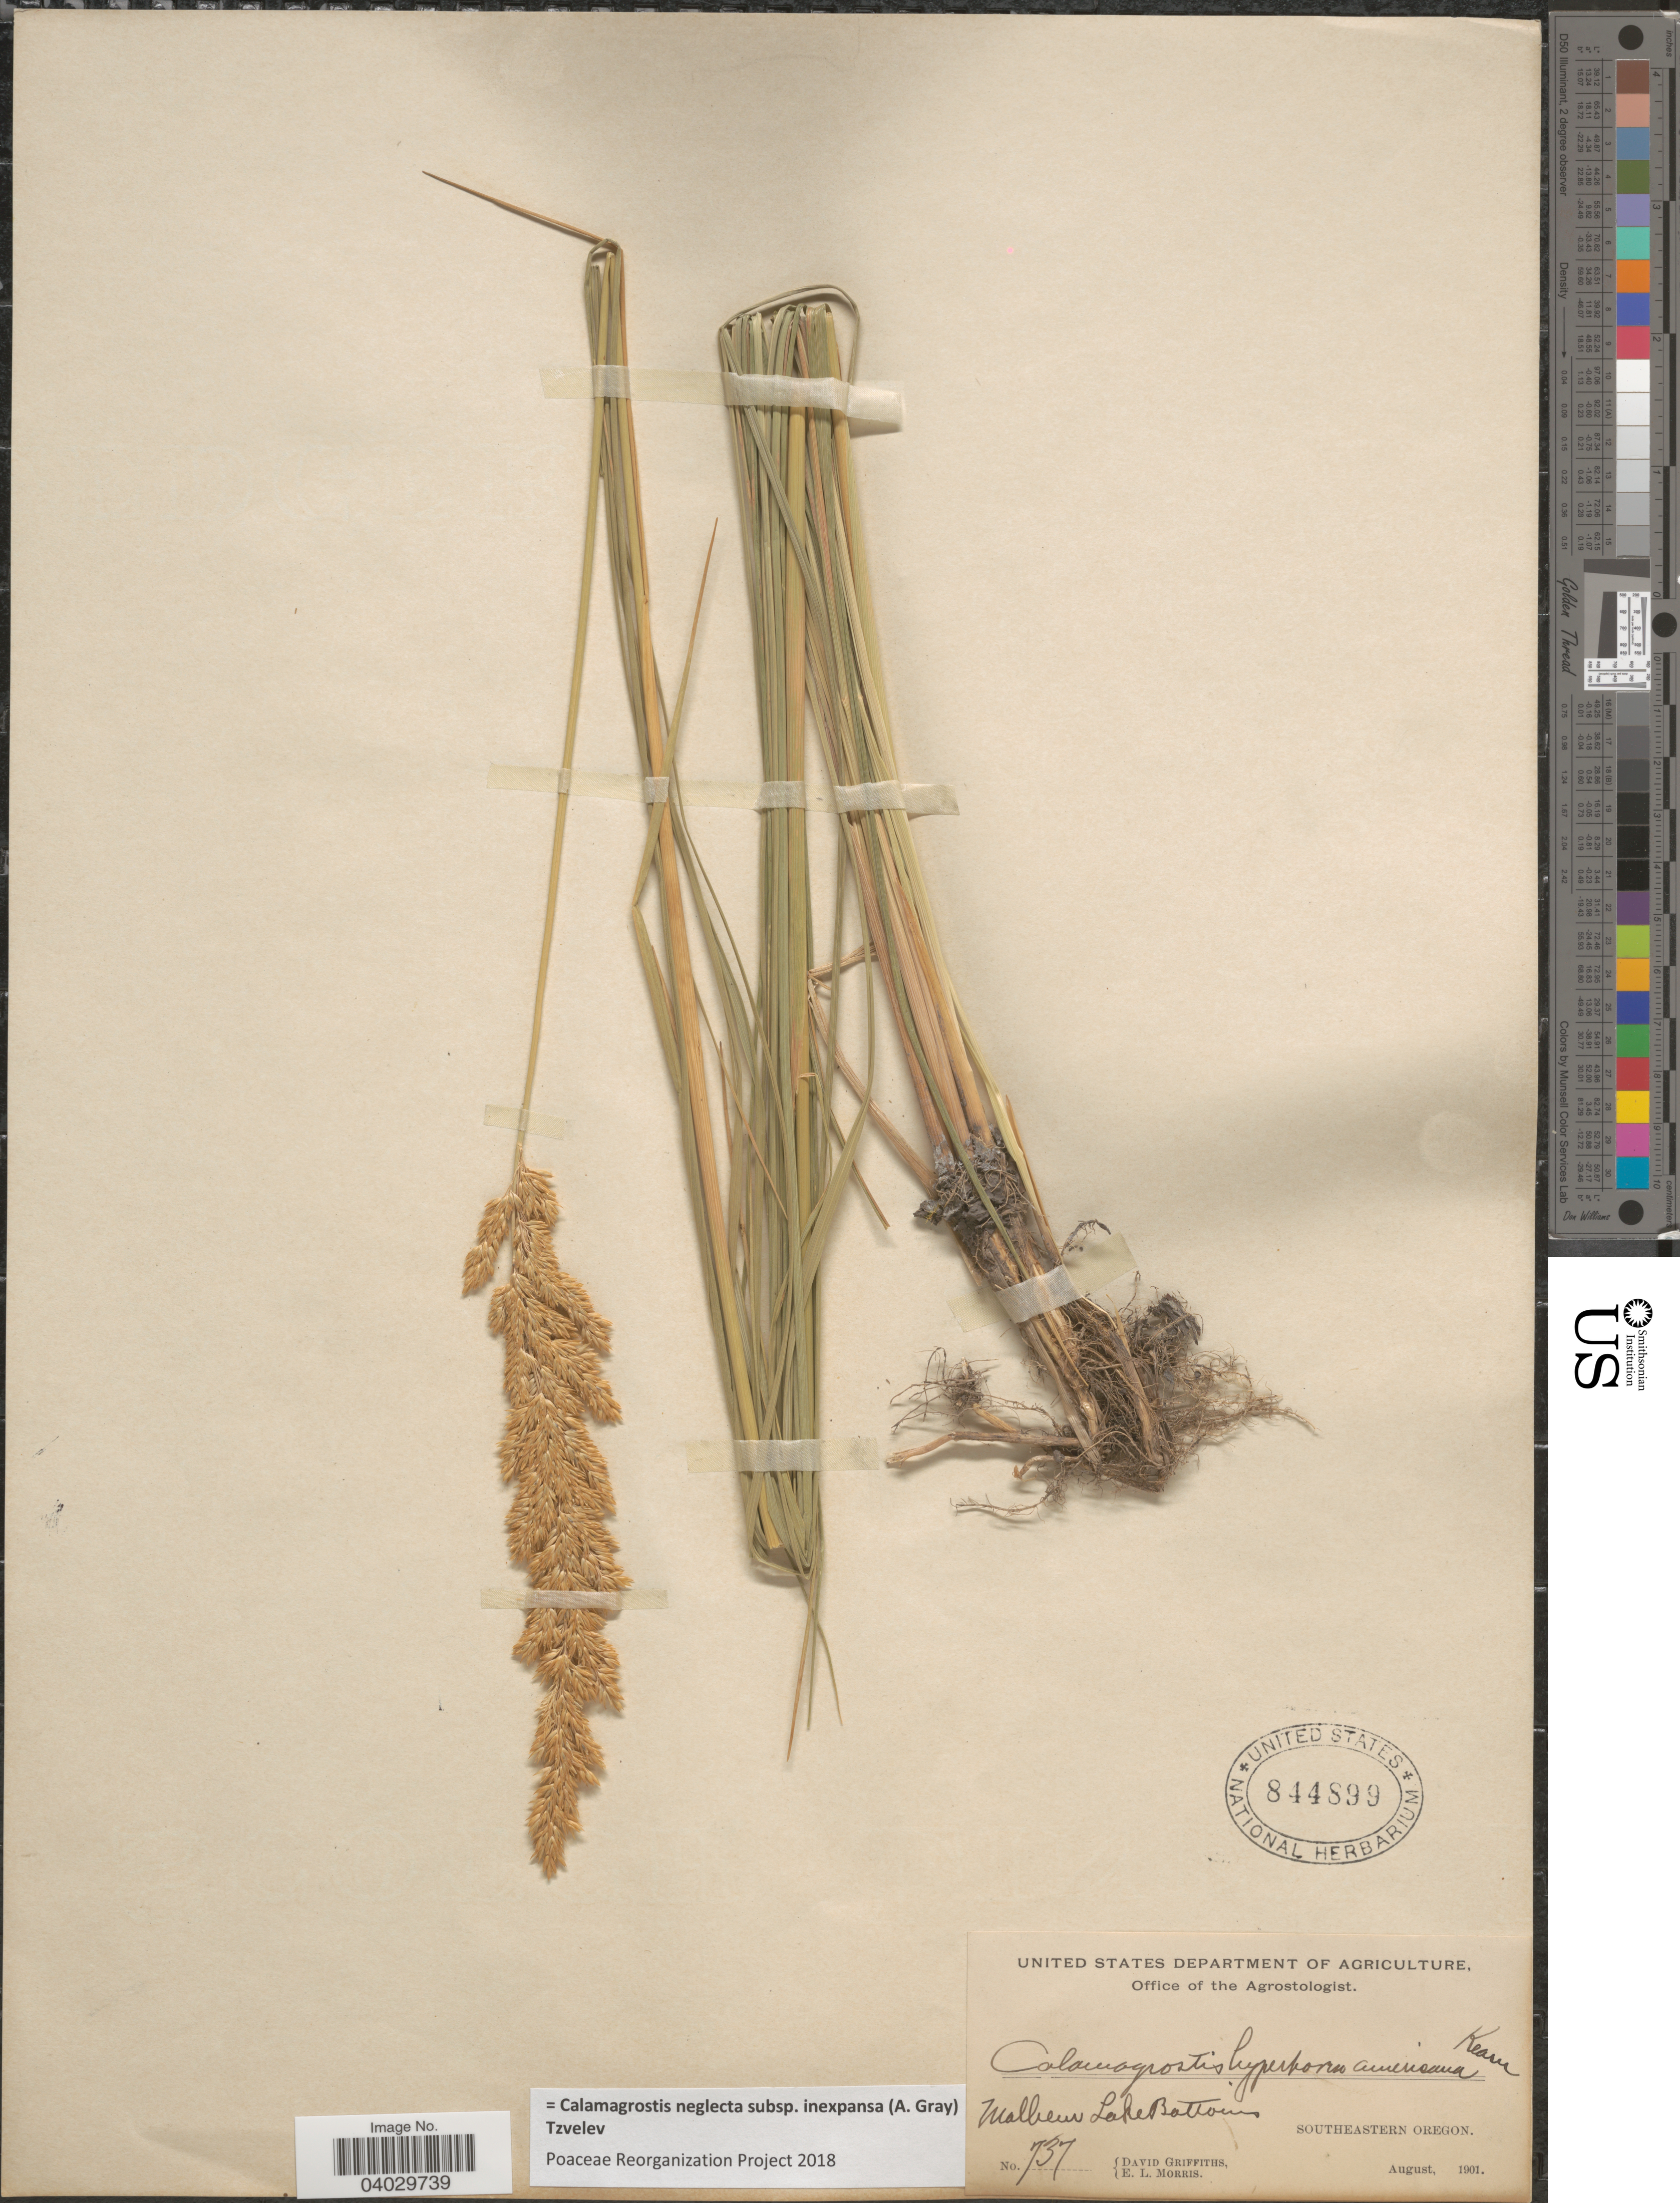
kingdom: Plantae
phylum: Tracheophyta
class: Liliopsida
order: Poales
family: Poaceae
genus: Calamagrostis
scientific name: Calamagrostis neglecta subsp. inexpansa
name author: (A. Gray) Tzvelev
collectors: D. Griffiths & E. Morris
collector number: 737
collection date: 1901-08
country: United States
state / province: Oregon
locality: Malheur Lake Bottom. Southeastern Oregon.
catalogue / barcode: US 844899